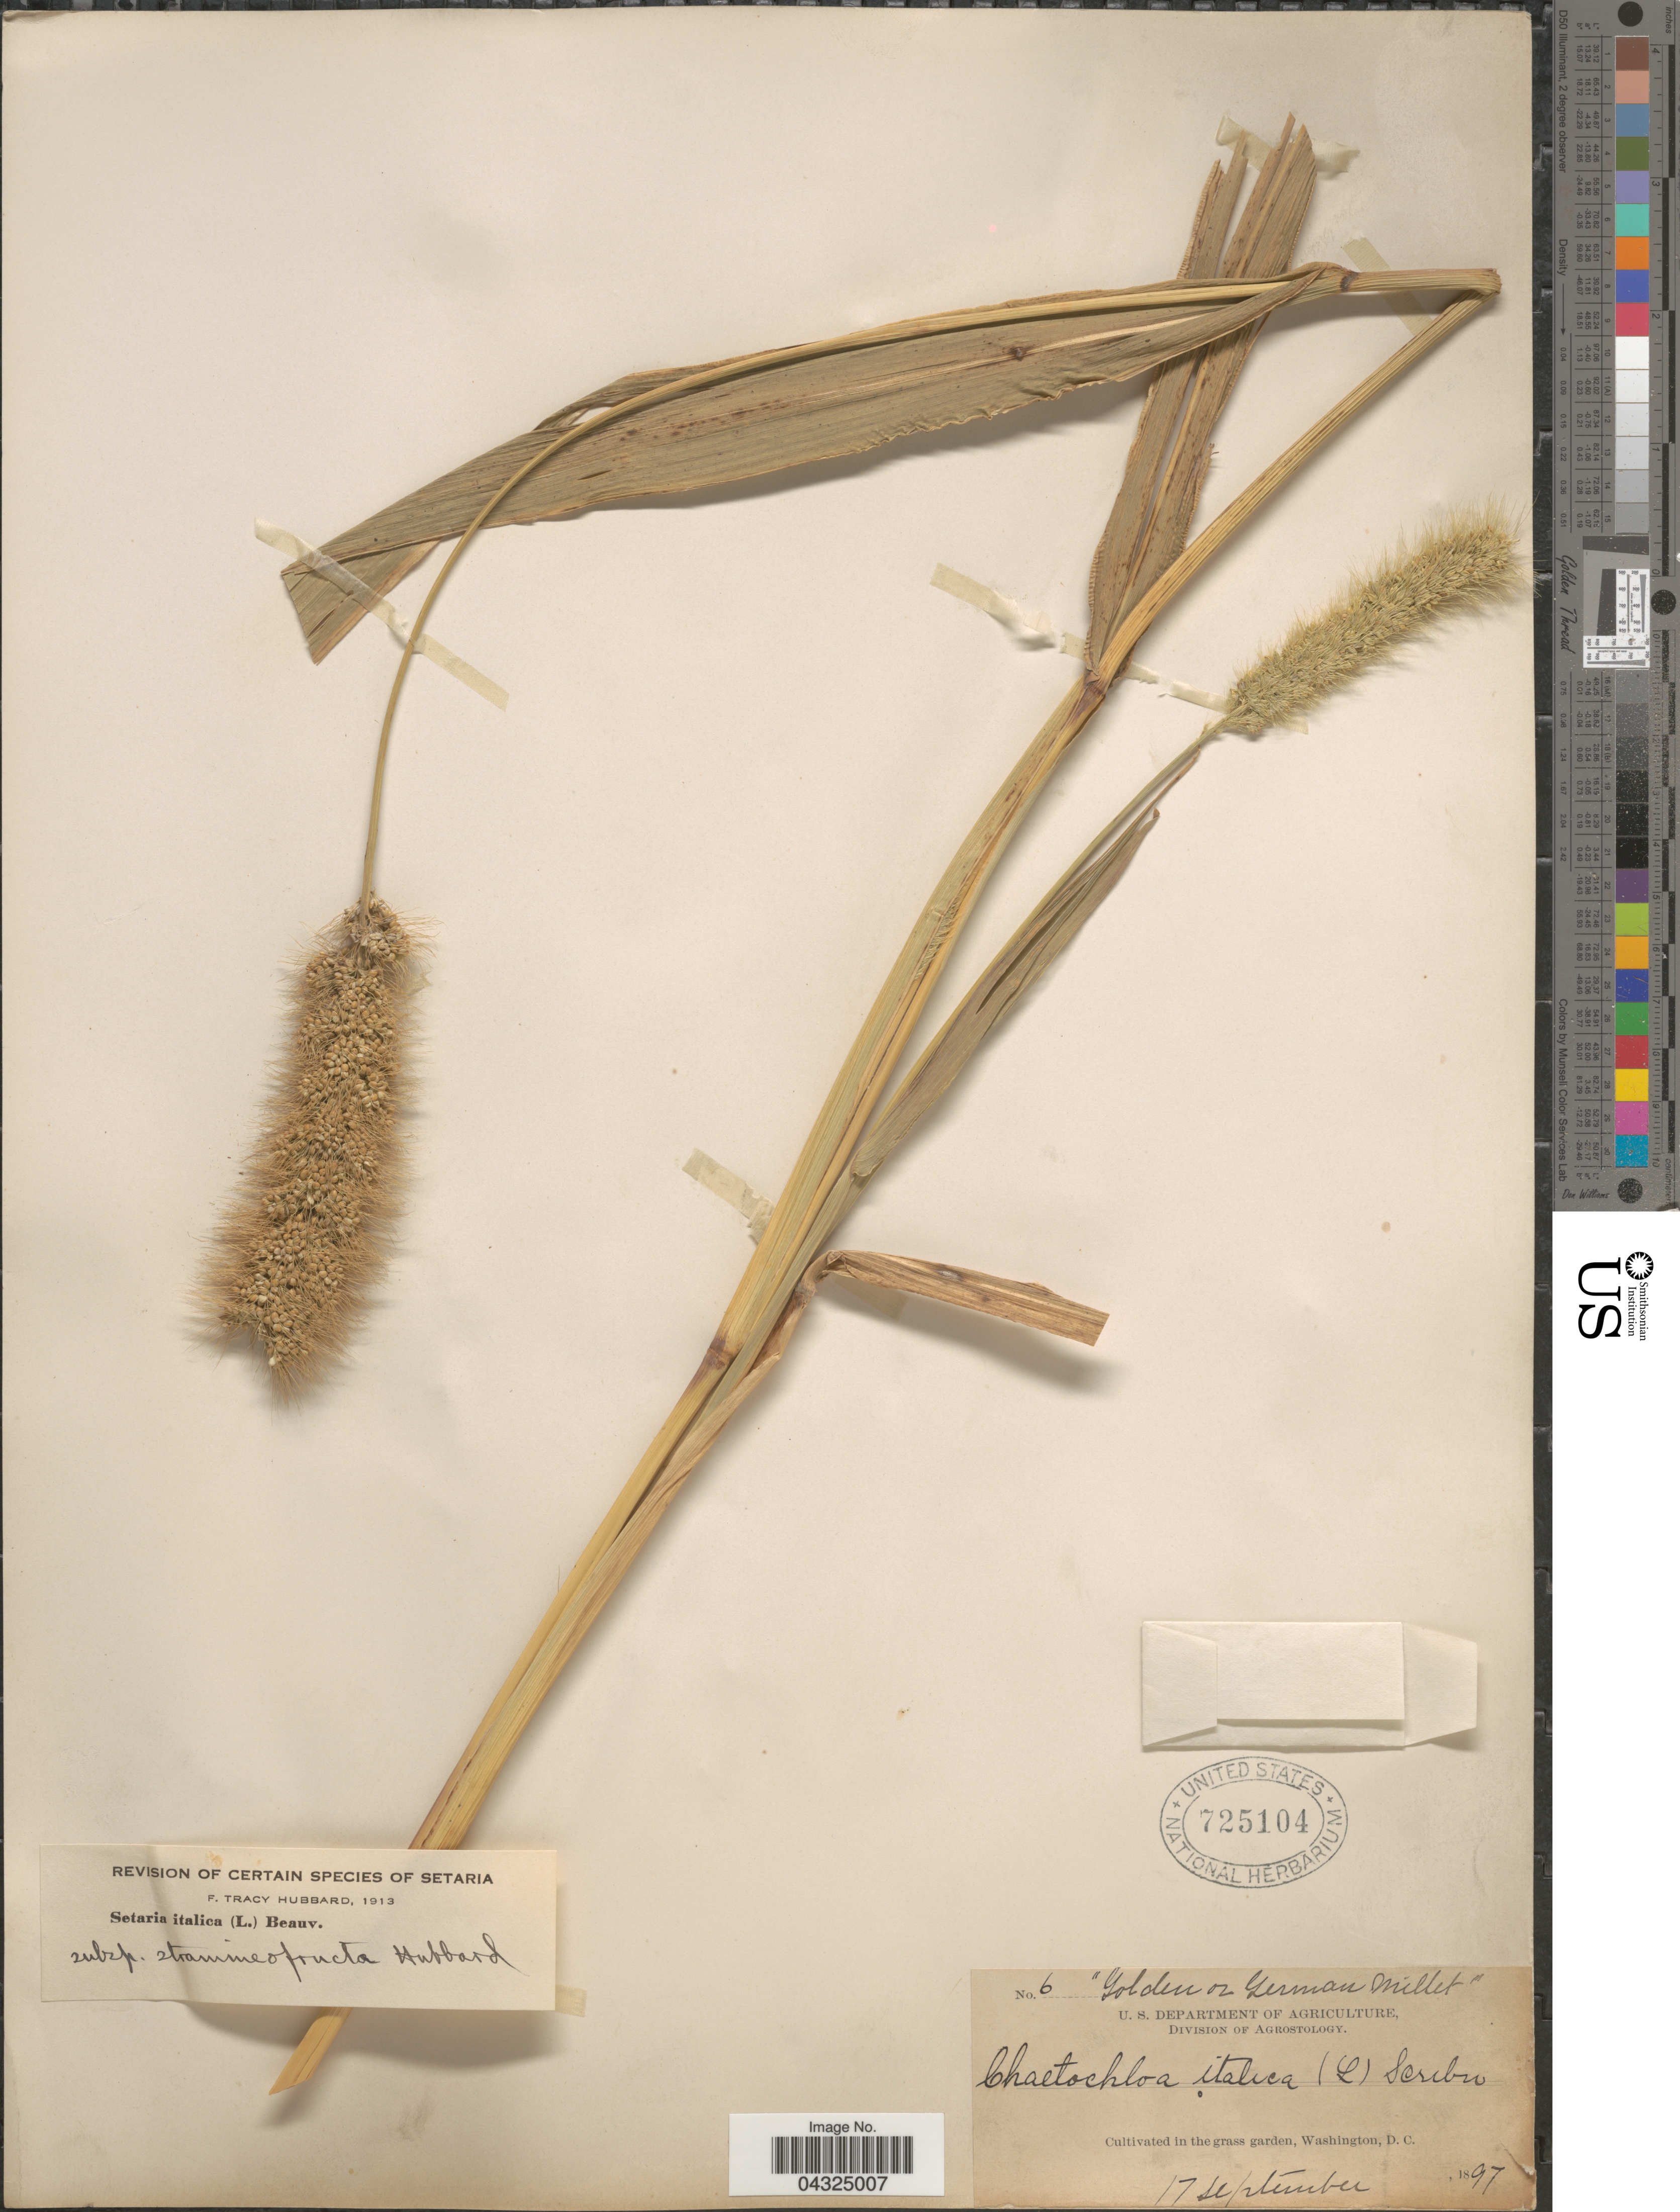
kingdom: Plantae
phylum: Tracheophyta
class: Liliopsida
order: Poales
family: Poaceae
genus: Setaria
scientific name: Setaria italica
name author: (L.) P. Beauv.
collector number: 6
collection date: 1897-09-17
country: United States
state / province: District of Columbia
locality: Grass garden, Washington, D. C.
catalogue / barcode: US 725104